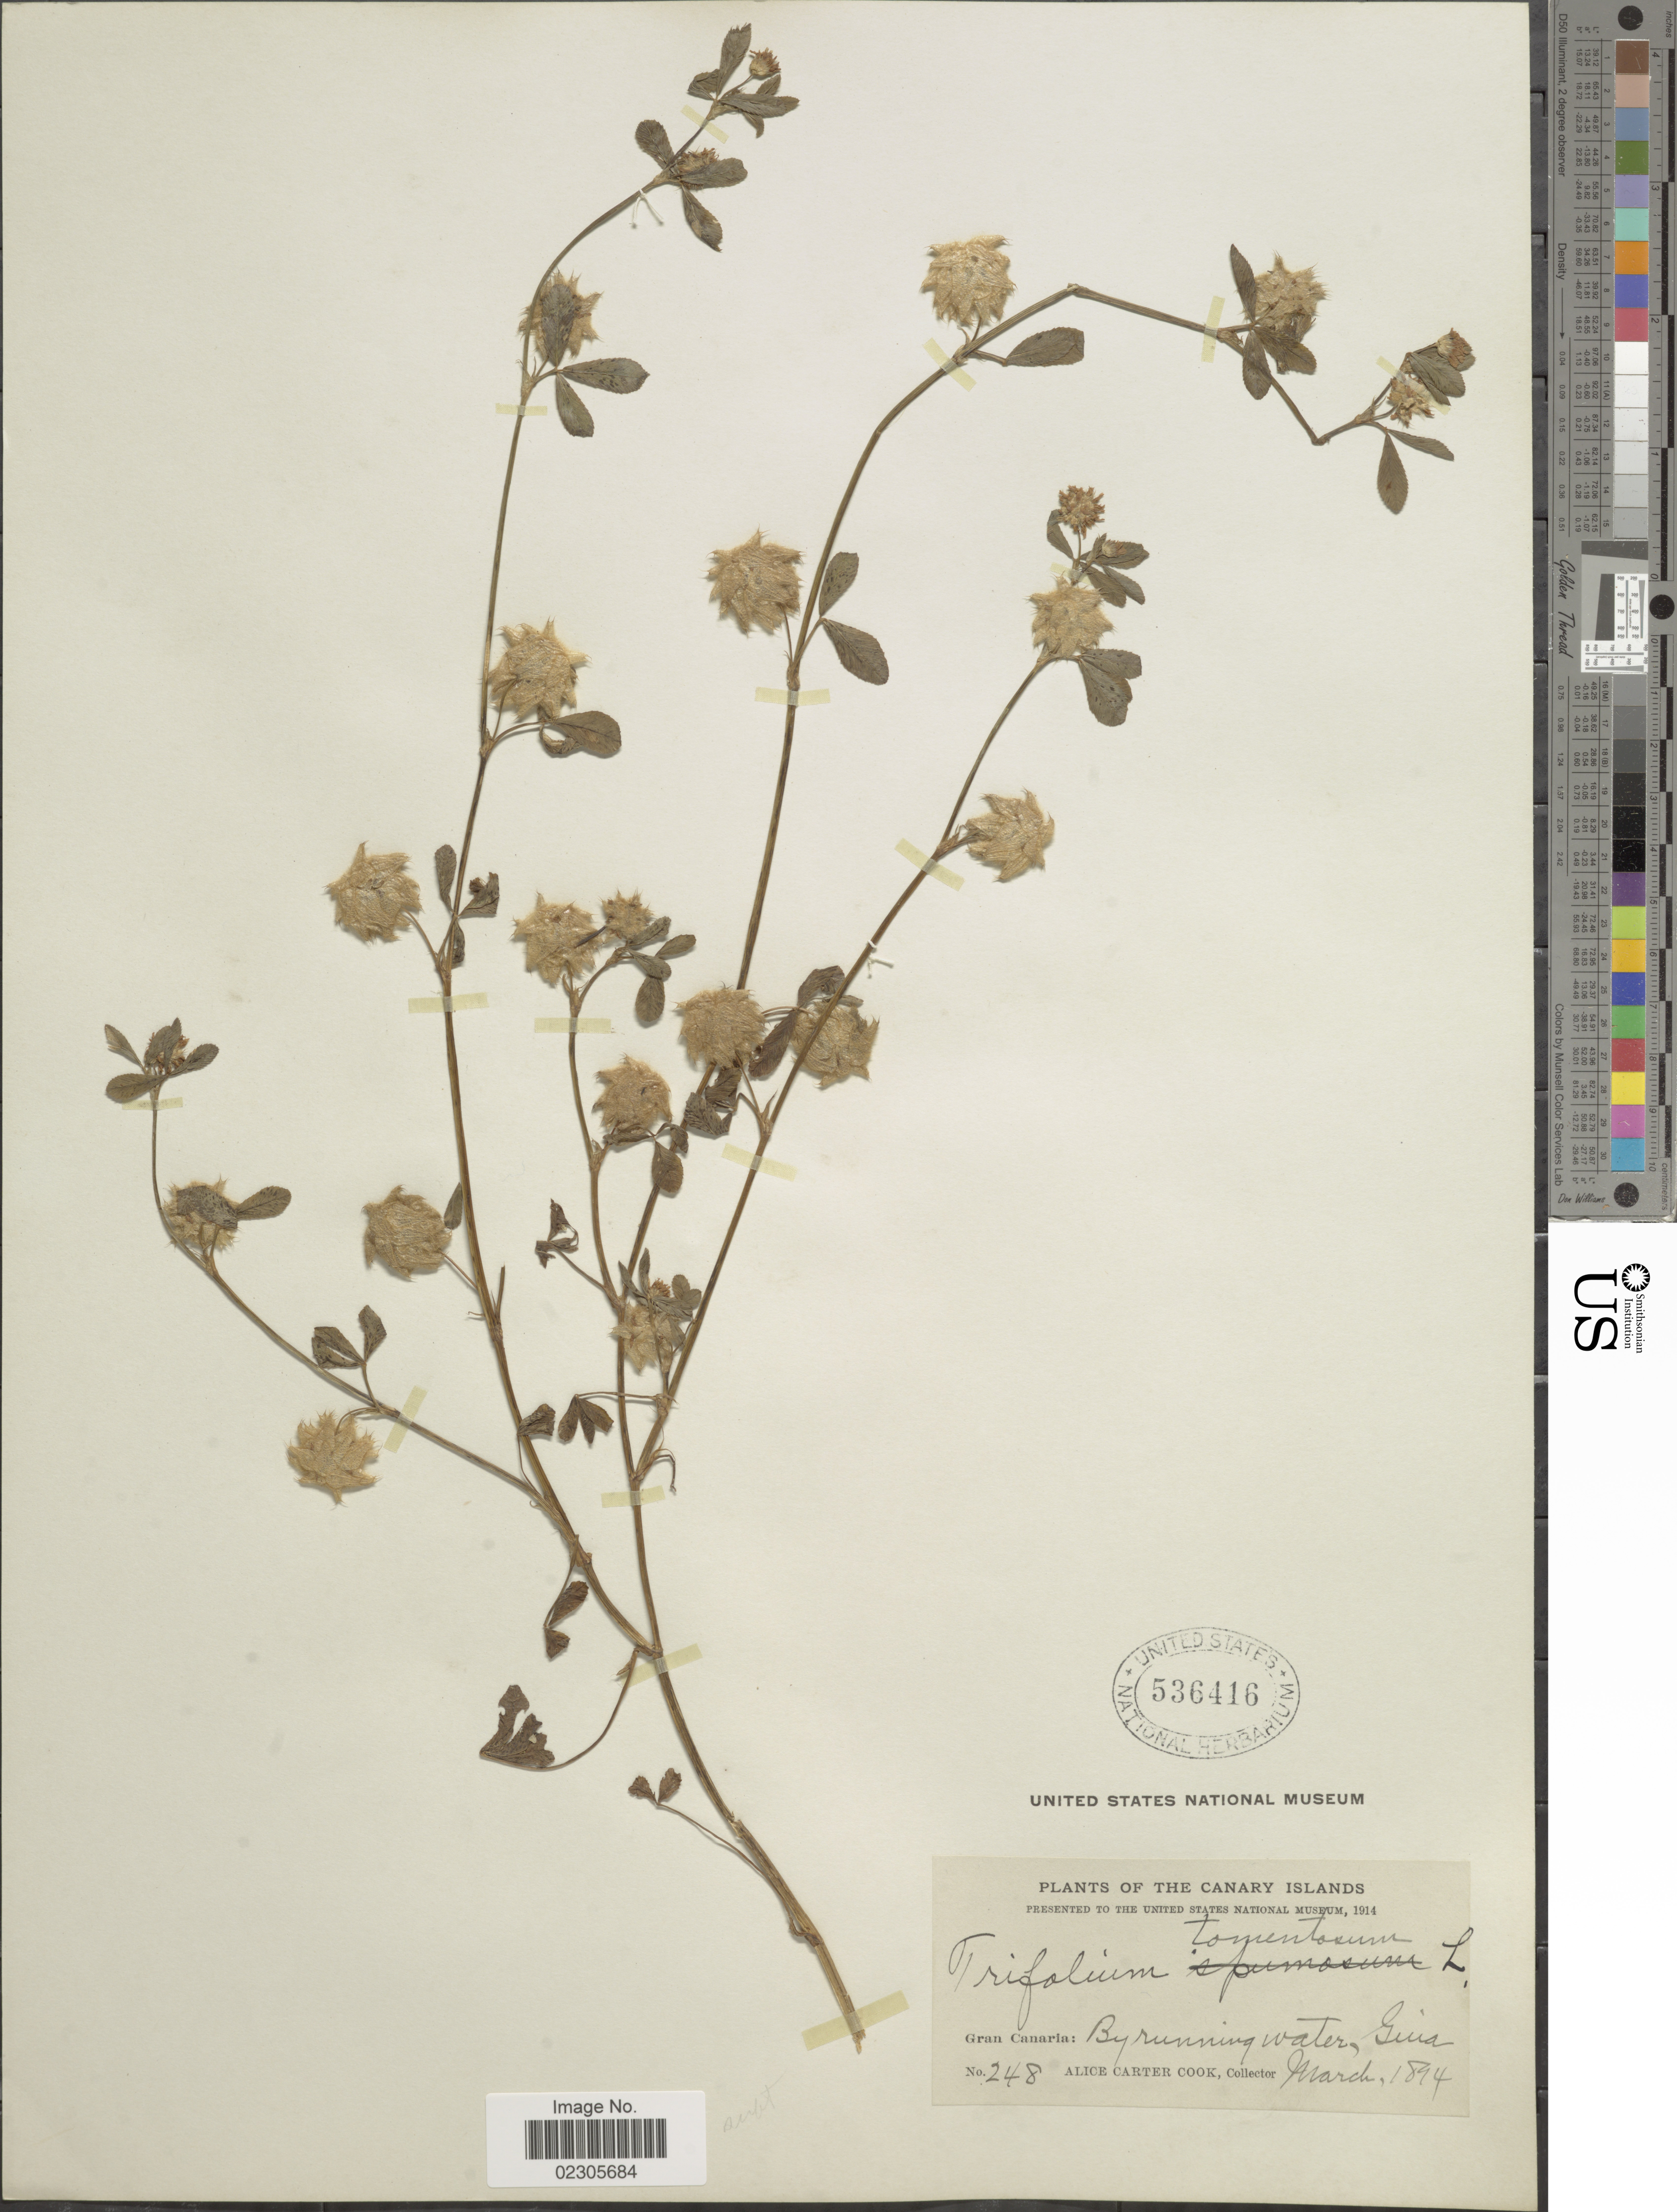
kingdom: Plantae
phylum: Tracheophyta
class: Magnoliopsida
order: Fabales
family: Fabaceae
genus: Trifolium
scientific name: Trifolium tomentosum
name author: L.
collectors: Alice C. Cook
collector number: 248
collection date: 1894-03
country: Spain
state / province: Canarias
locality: Canary island, Gran Canaria: by runningwater, Guia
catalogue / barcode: US 536416